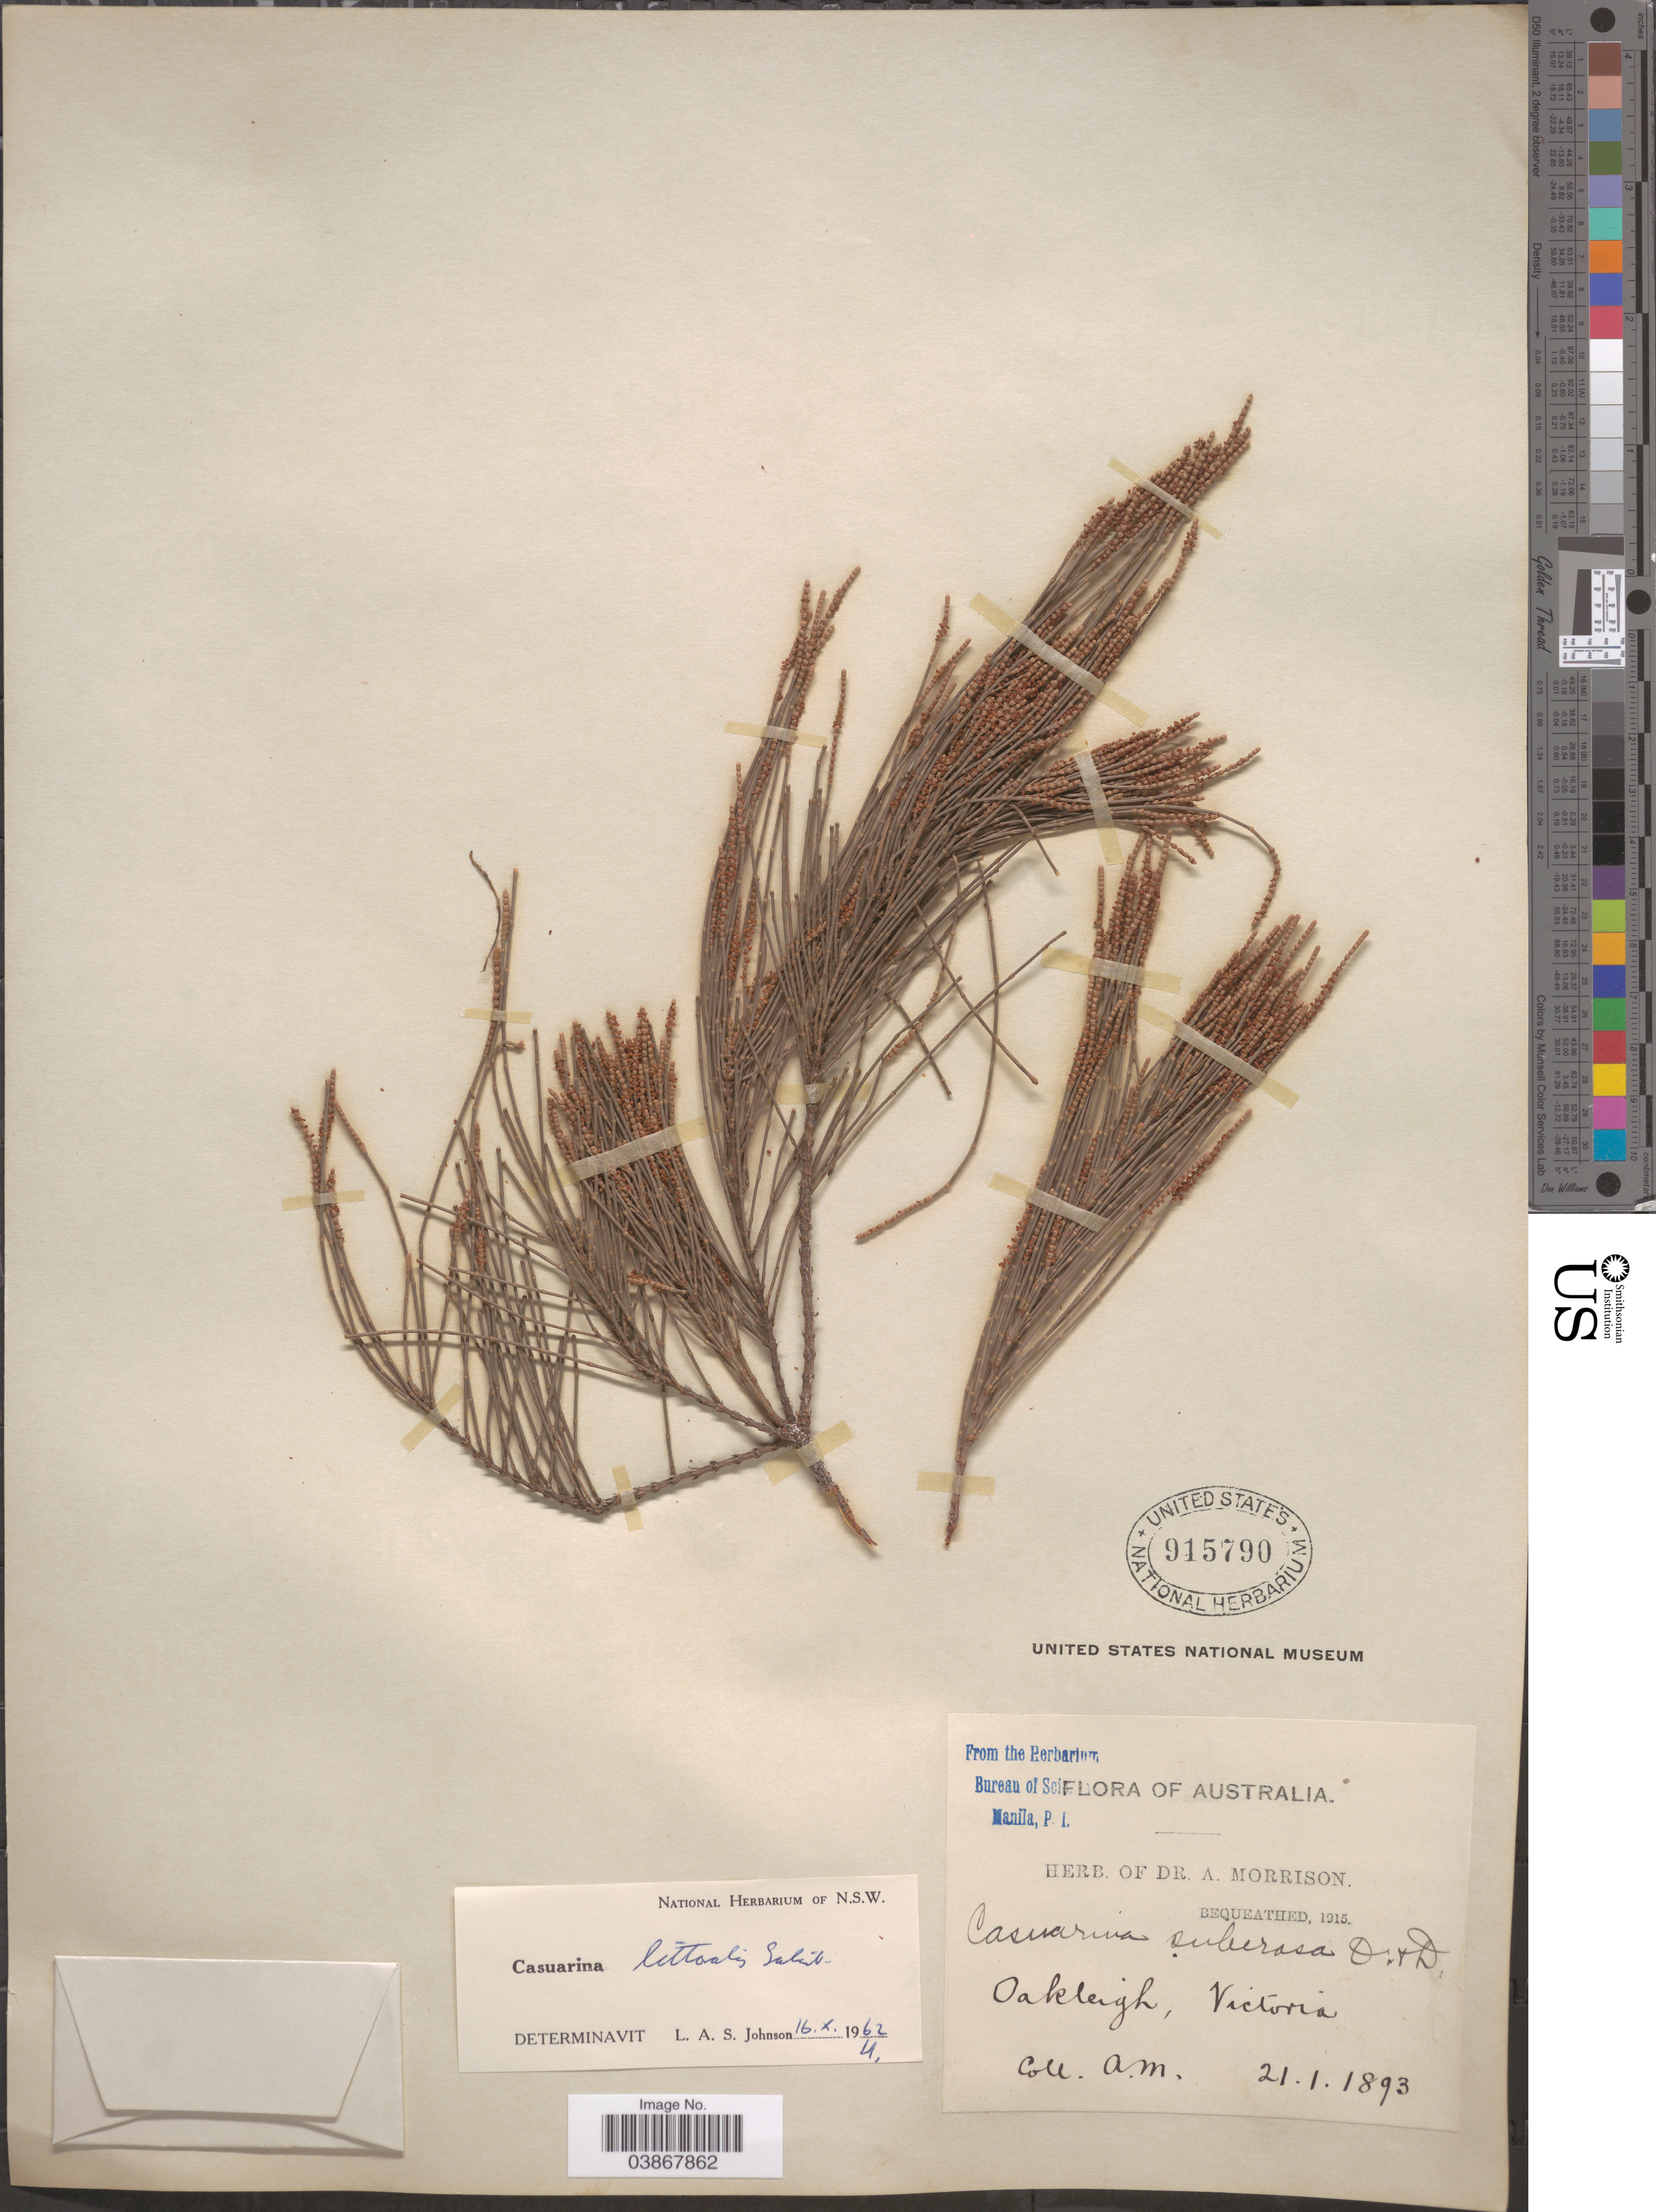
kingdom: Plantae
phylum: Tracheophyta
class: Magnoliopsida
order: Fagales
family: Casuarinaceae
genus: Casuarina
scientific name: Casuarina littoralis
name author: Salisb.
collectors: A. Morrison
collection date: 1893-01-21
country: Australia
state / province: Victoria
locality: Oakleigh.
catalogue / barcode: US 915790